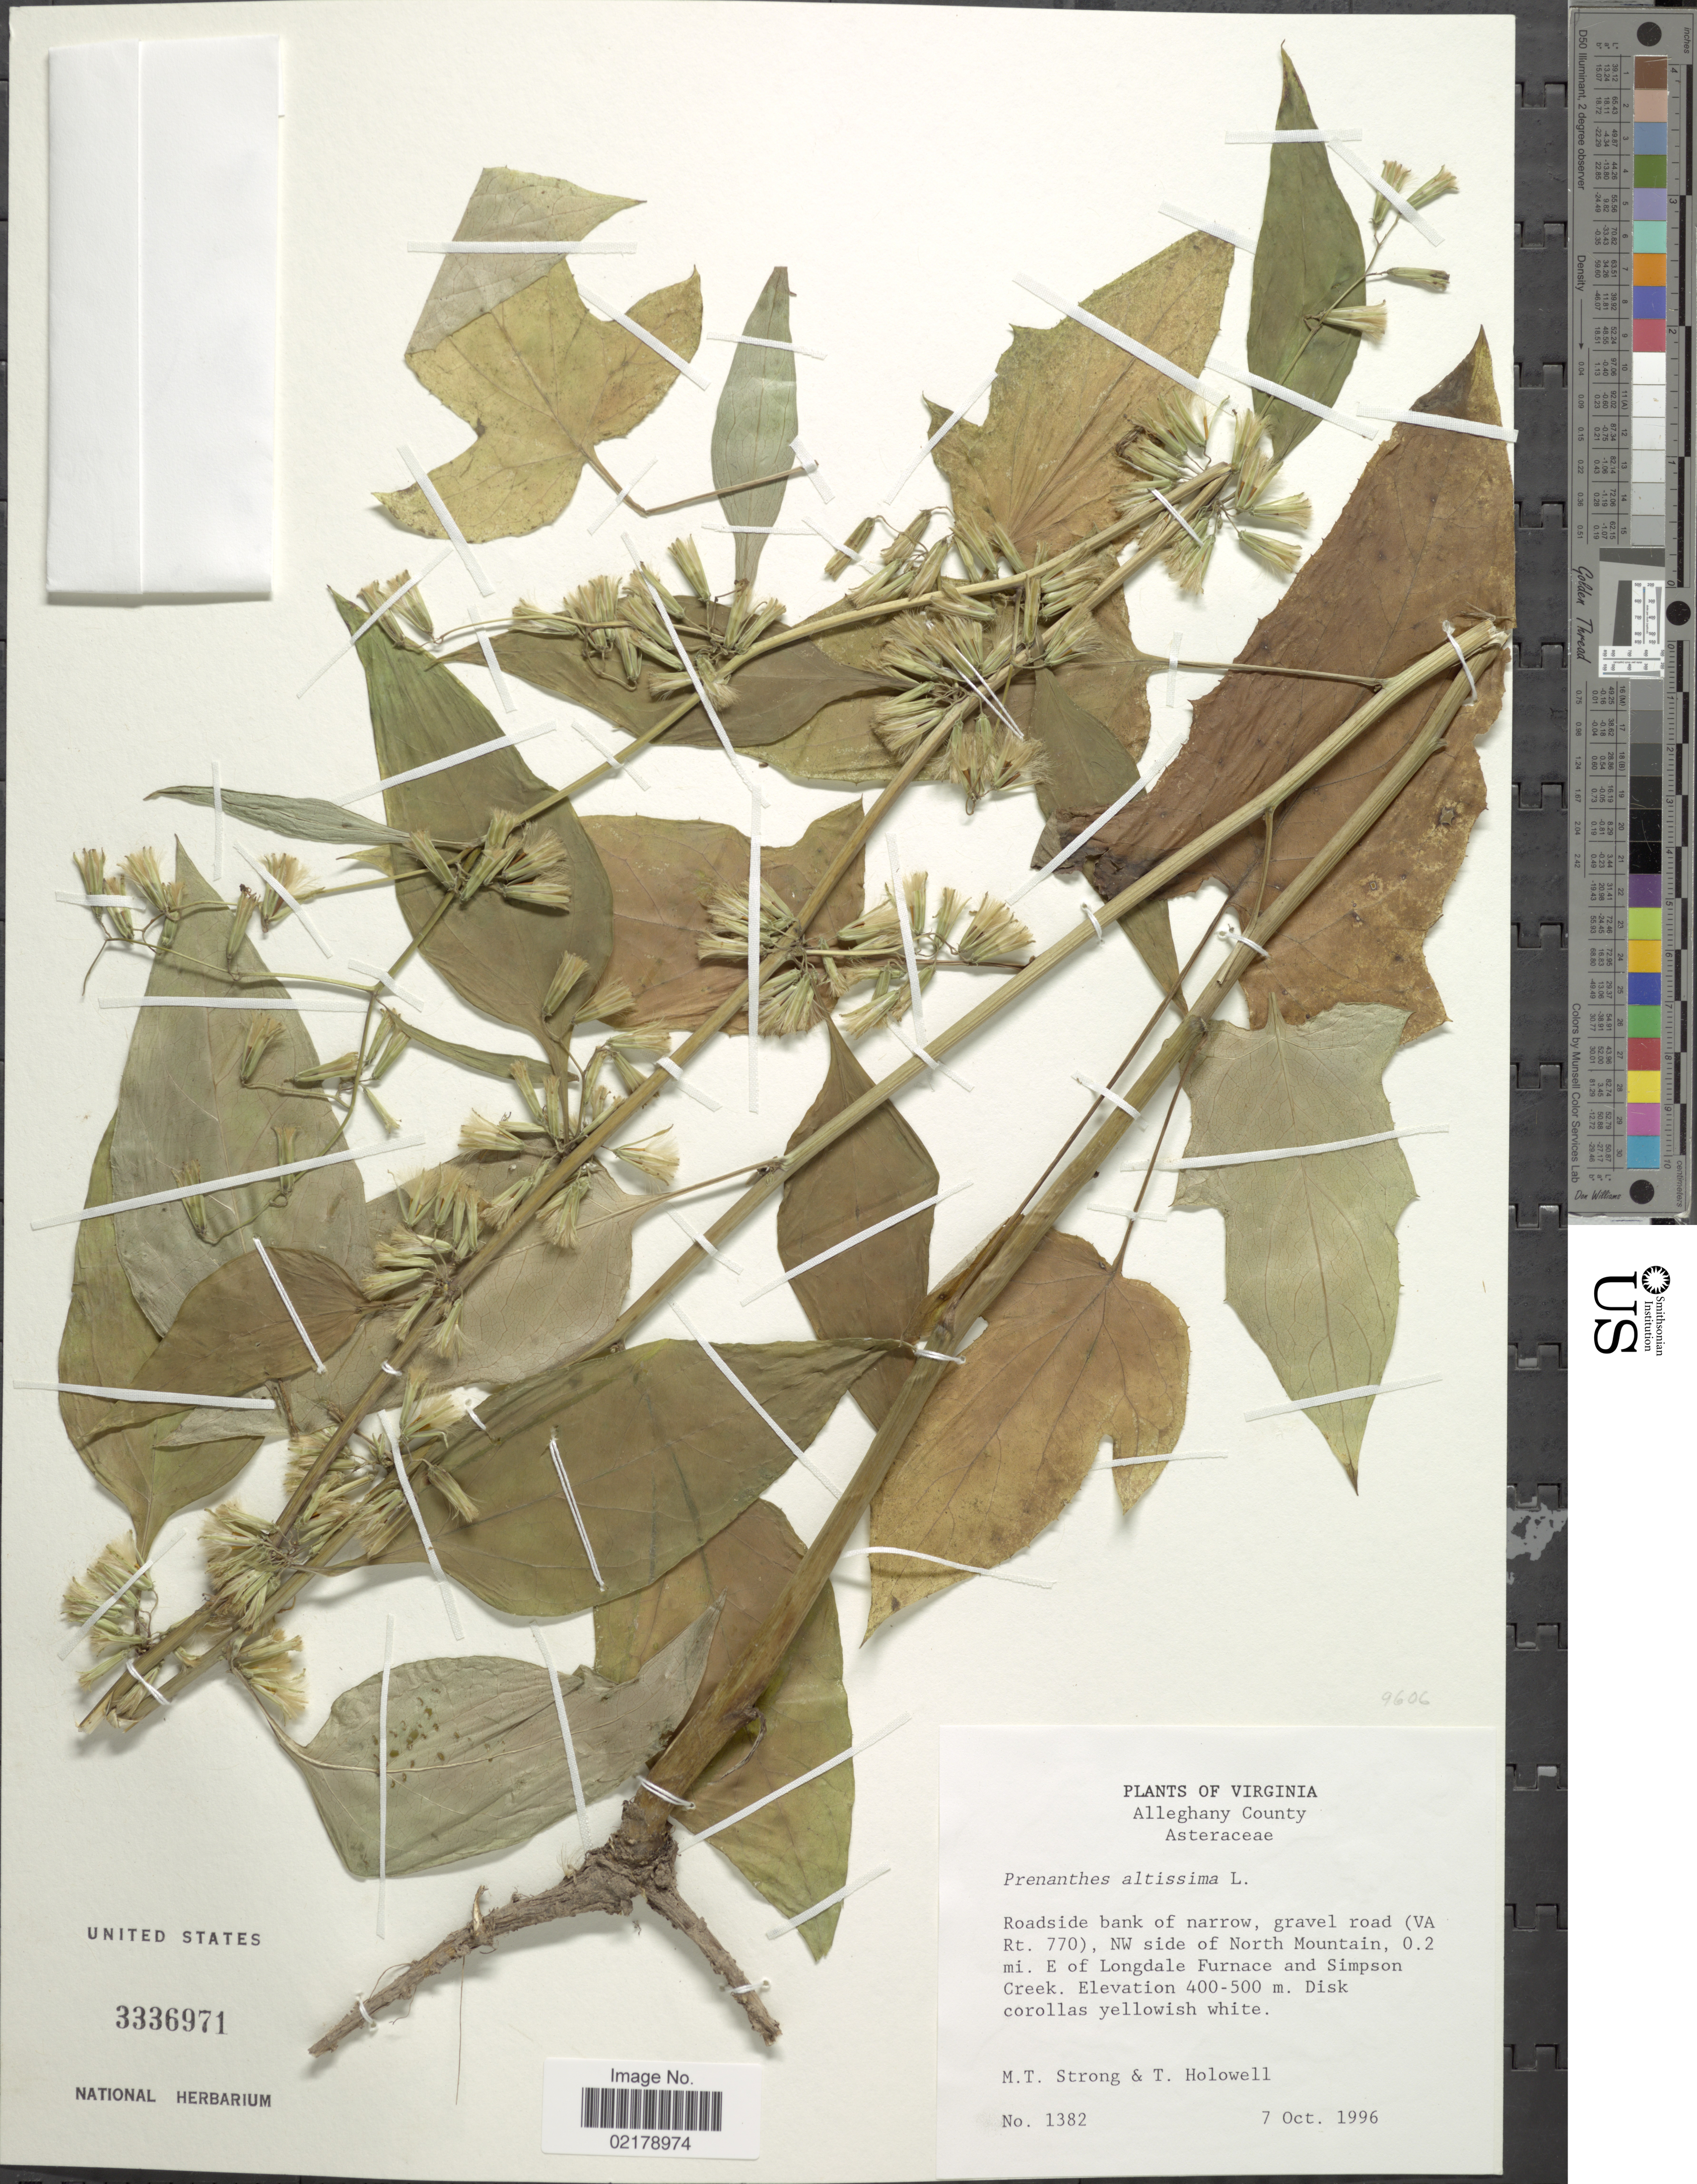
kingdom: Plantae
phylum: Tracheophyta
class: Magnoliopsida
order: Asterales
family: Asteraceae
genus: Nabalus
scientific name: Nabalus altissimus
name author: (L.) Hook.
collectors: M. T. Strong & T. Hollowell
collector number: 1382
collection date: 1996-10-07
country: United States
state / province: Virginia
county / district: Alleghany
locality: Alleghany County, Roadside bank of narrow, gravel road (VA Rt. 770) NW side of North Mountain, 0.2 mi. E of Longdale Furnace and Simpson Creek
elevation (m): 400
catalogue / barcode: US 3336971